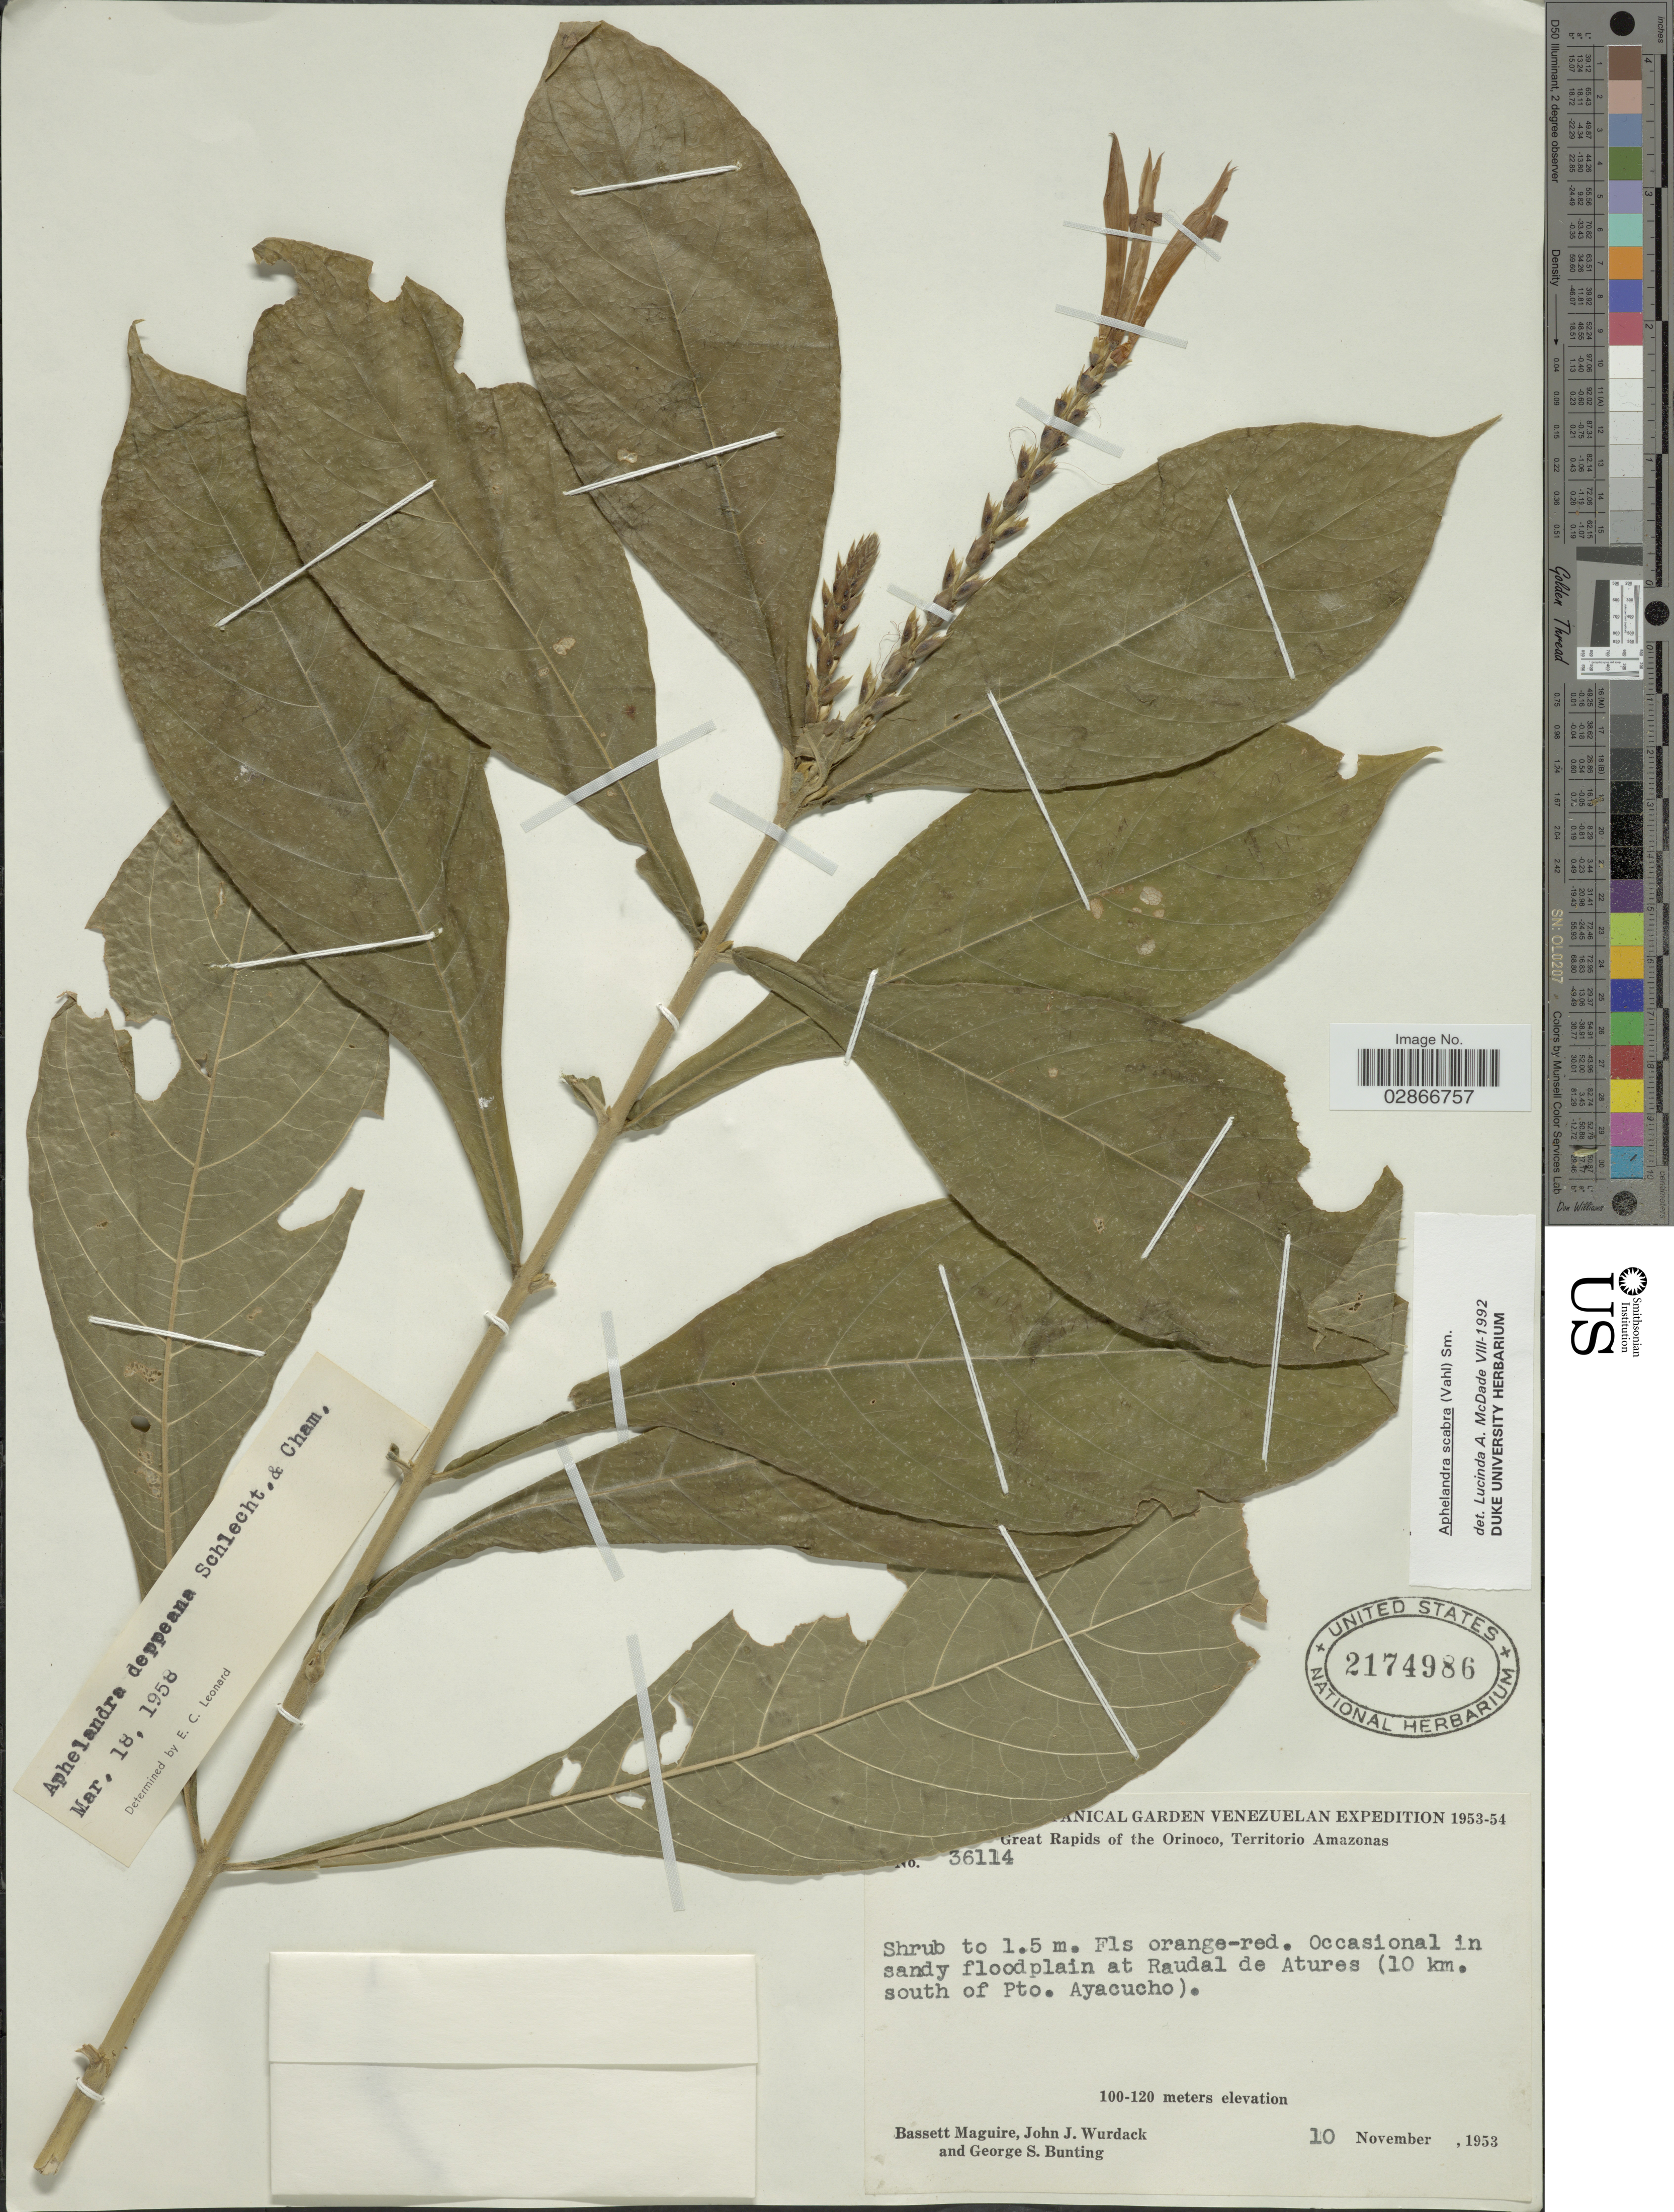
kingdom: Plantae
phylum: Tracheophyta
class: Magnoliopsida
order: Lamiales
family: Acanthaceae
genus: Aphelandra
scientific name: Aphelandra deppeana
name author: Schltdl. & Cham.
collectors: B. Maguire, J. J. Wurdack & G. S. Bunting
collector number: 36114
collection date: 1953-11-10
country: Venezuela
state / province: Amazonas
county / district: Atures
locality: Great Rapids of the Orinoco, occasional in sandy floodplain at Raudal de Atures (10 km. south of Pto. Ayacucho).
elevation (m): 100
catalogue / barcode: US 2174986